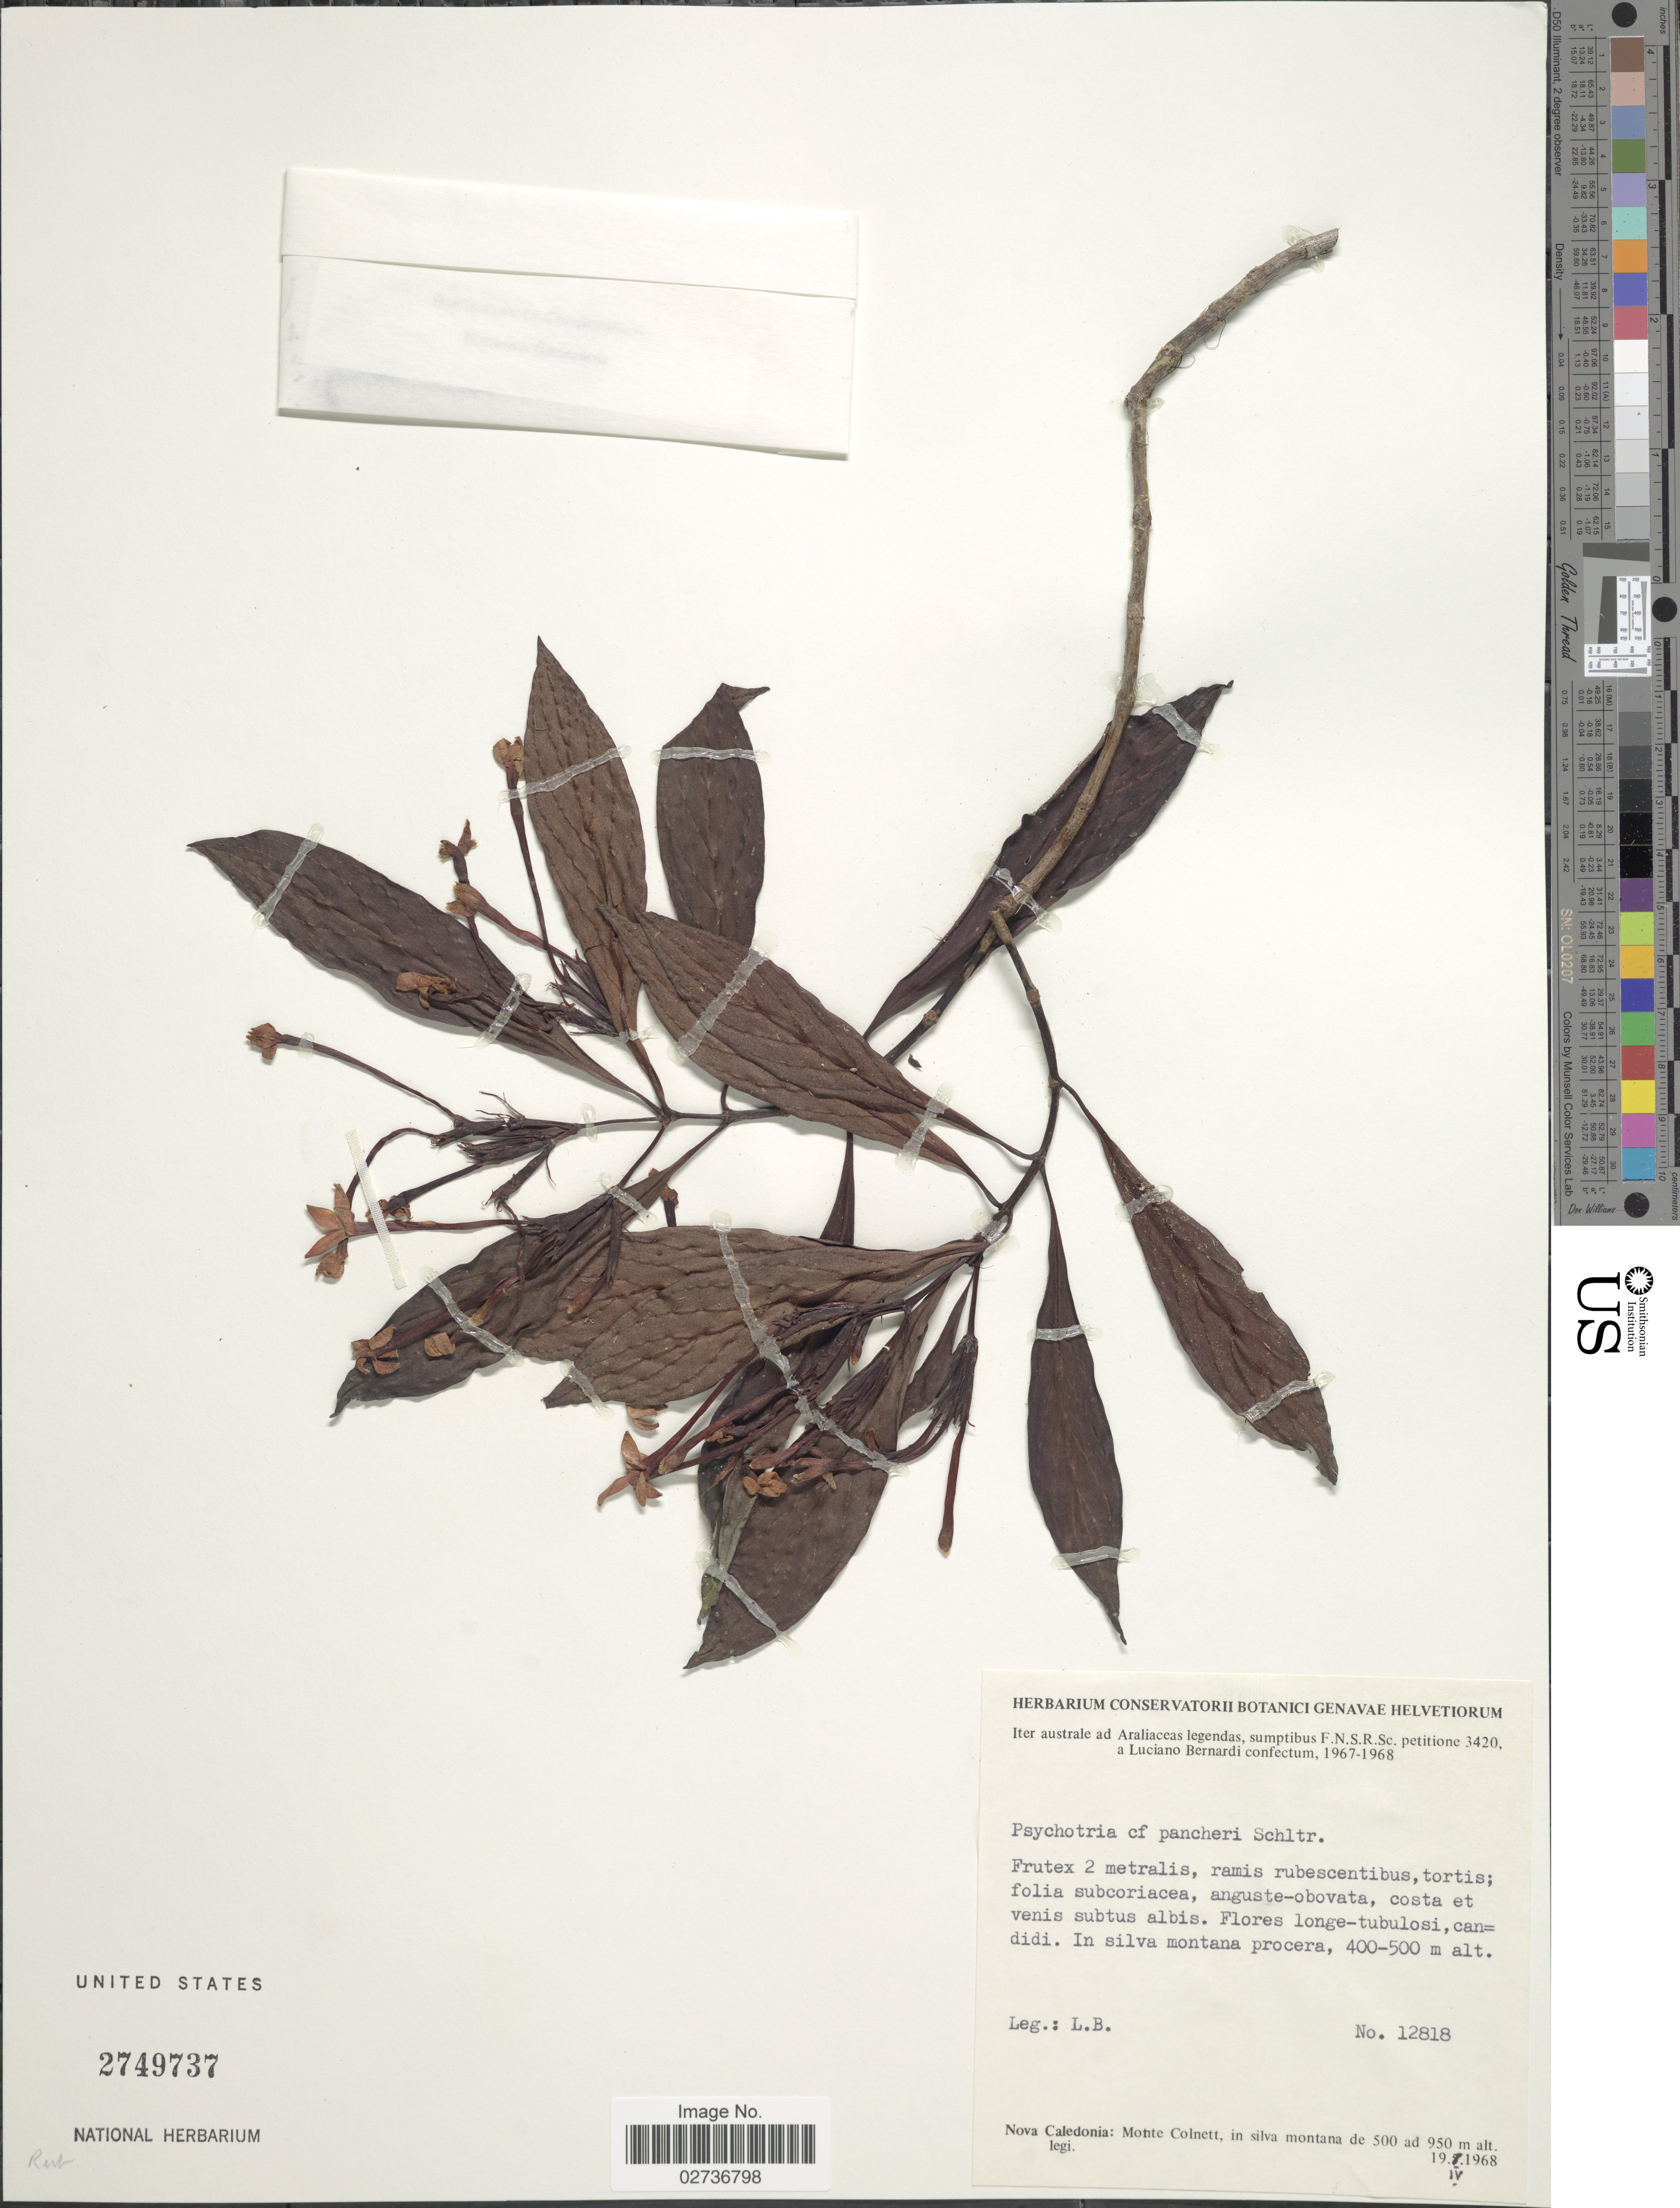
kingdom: Plantae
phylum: Tracheophyta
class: Magnoliopsida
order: Gentianales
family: Rubiaceae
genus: Psychotria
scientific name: Psychotria pancheri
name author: (Baill.) Schltr.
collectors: L. Bernardi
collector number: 12818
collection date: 1968-04-19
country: New Caledonia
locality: Monte Colnett, in silva montana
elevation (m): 500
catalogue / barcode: US 2749737